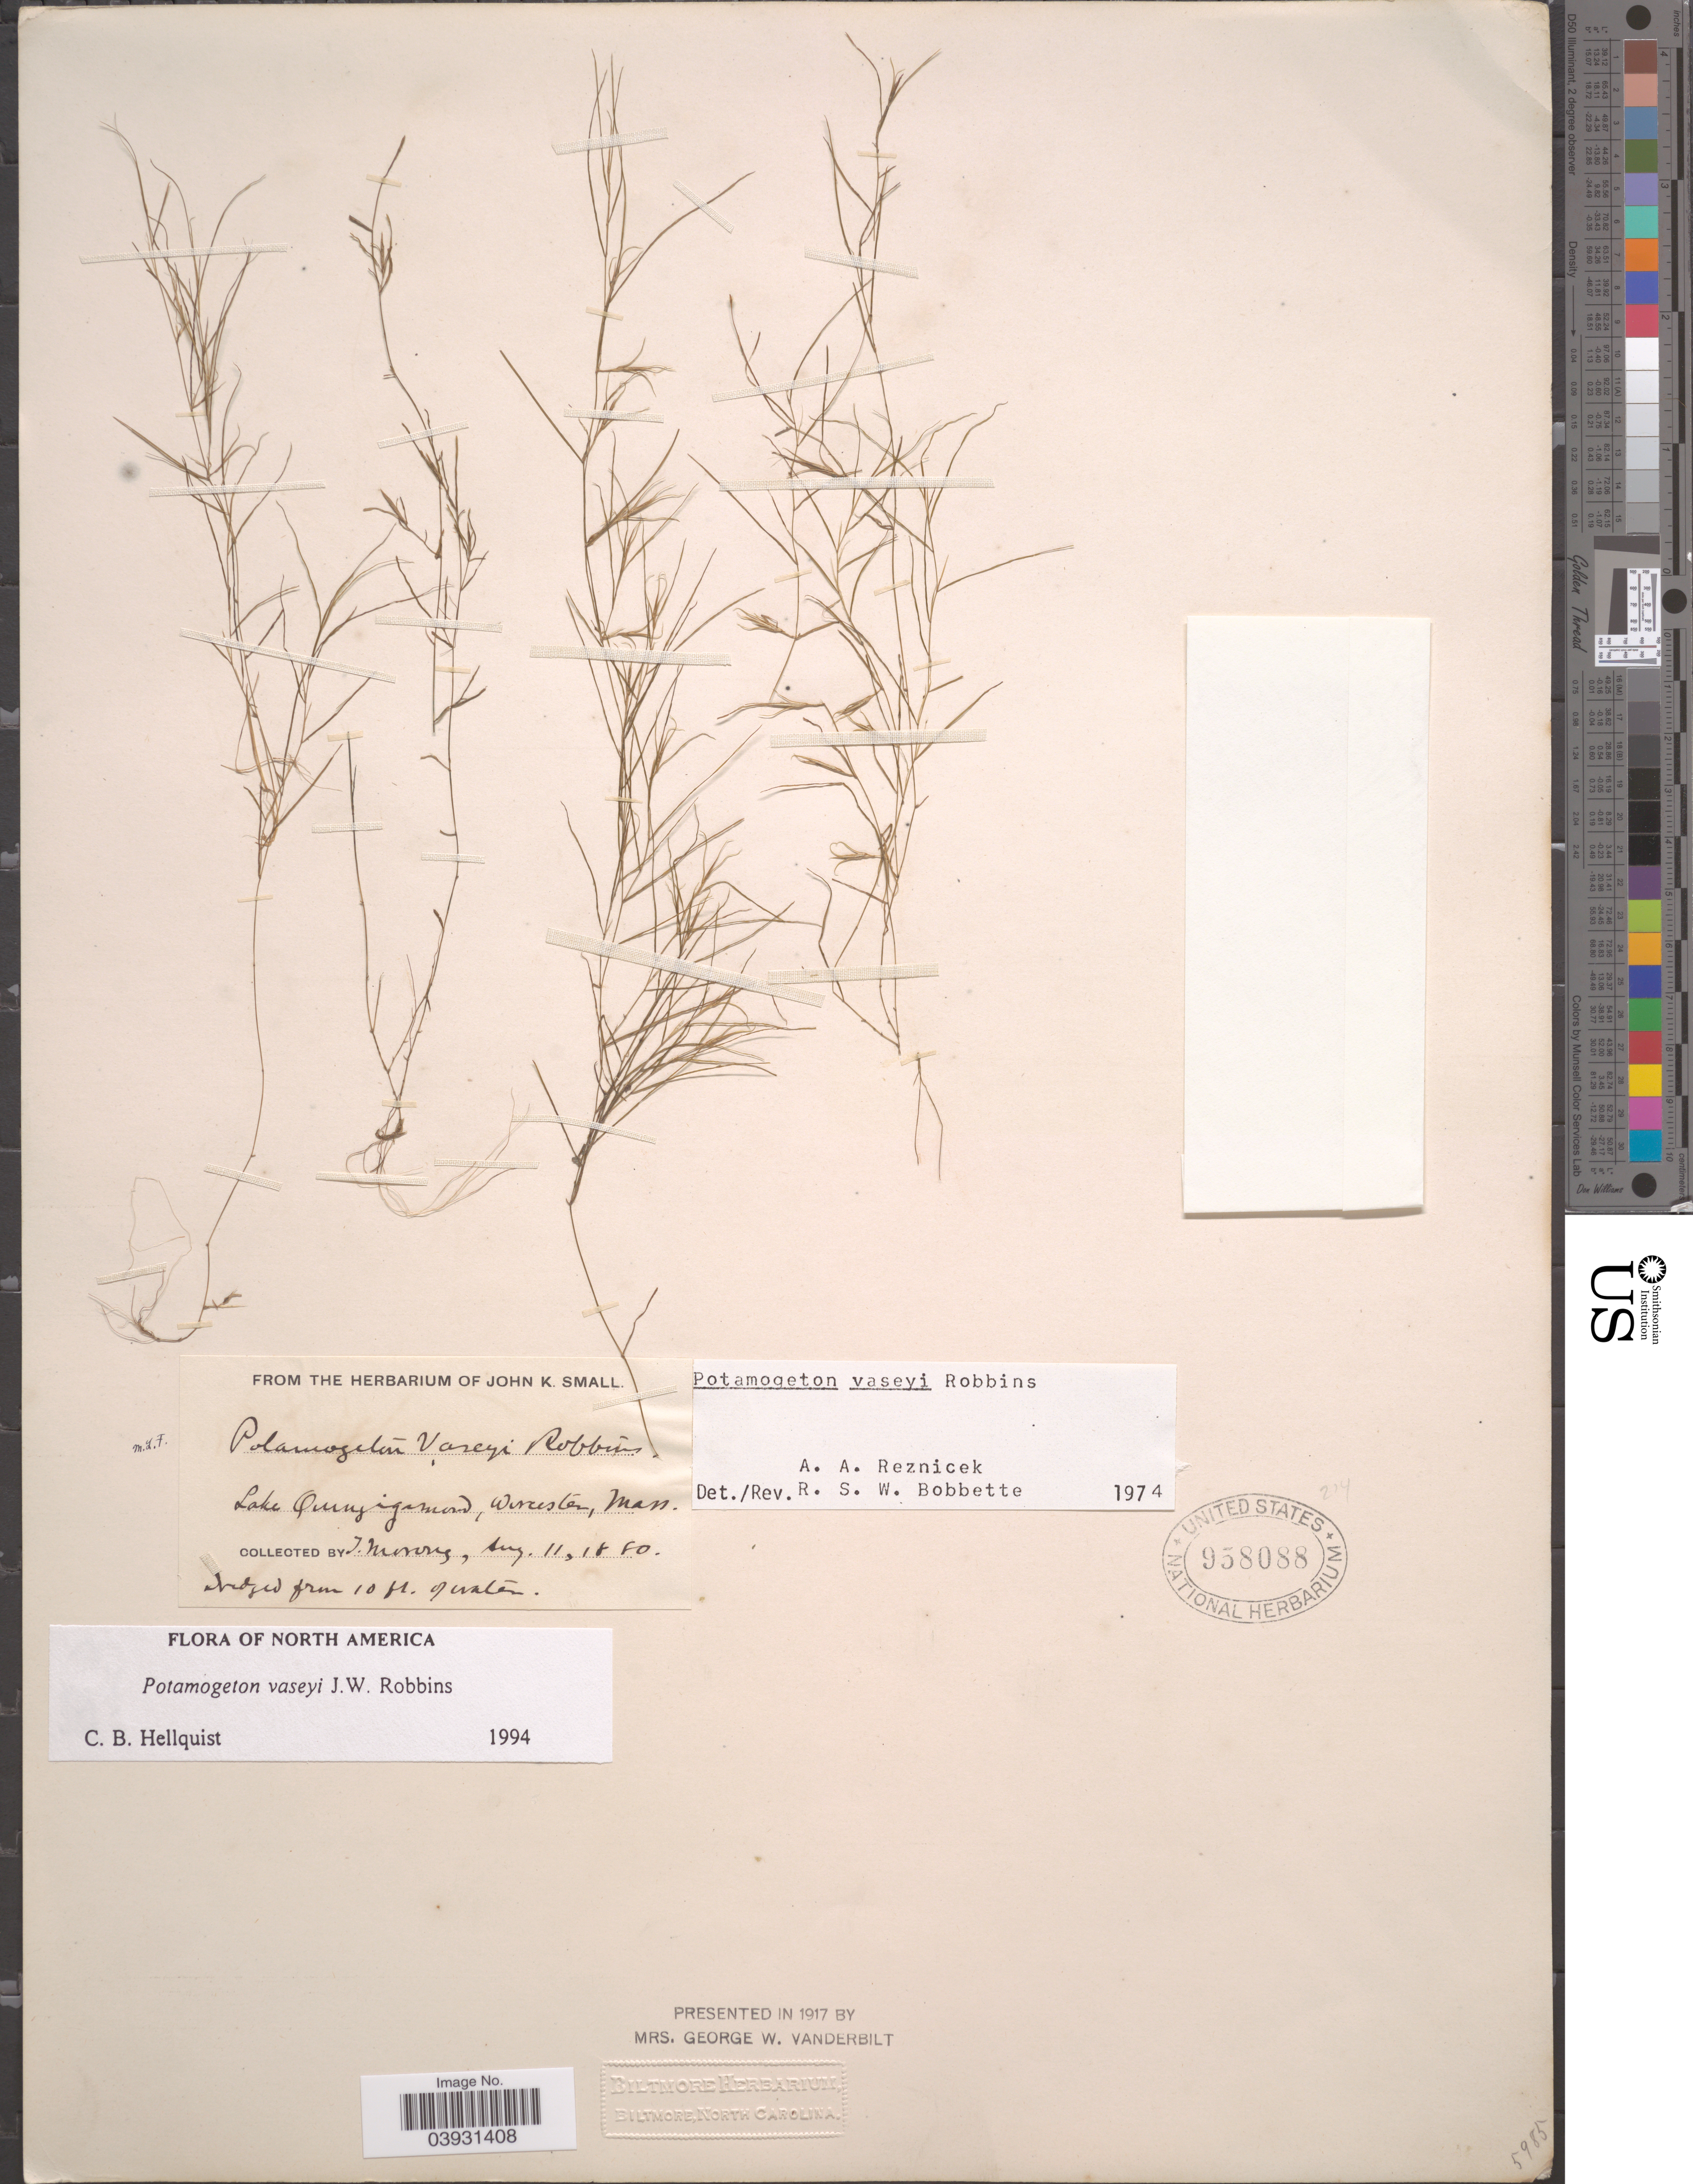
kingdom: Plantae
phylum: Tracheophyta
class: Liliopsida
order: Alismatales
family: Potamogetonaceae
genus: Potamogeton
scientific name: Potamogeton vaseyi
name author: J.W. Robbins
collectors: T. Morong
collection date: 1880-08-11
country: United States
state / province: Massachusetts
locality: Lake Quinsigamond. Worcester.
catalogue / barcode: US 958088